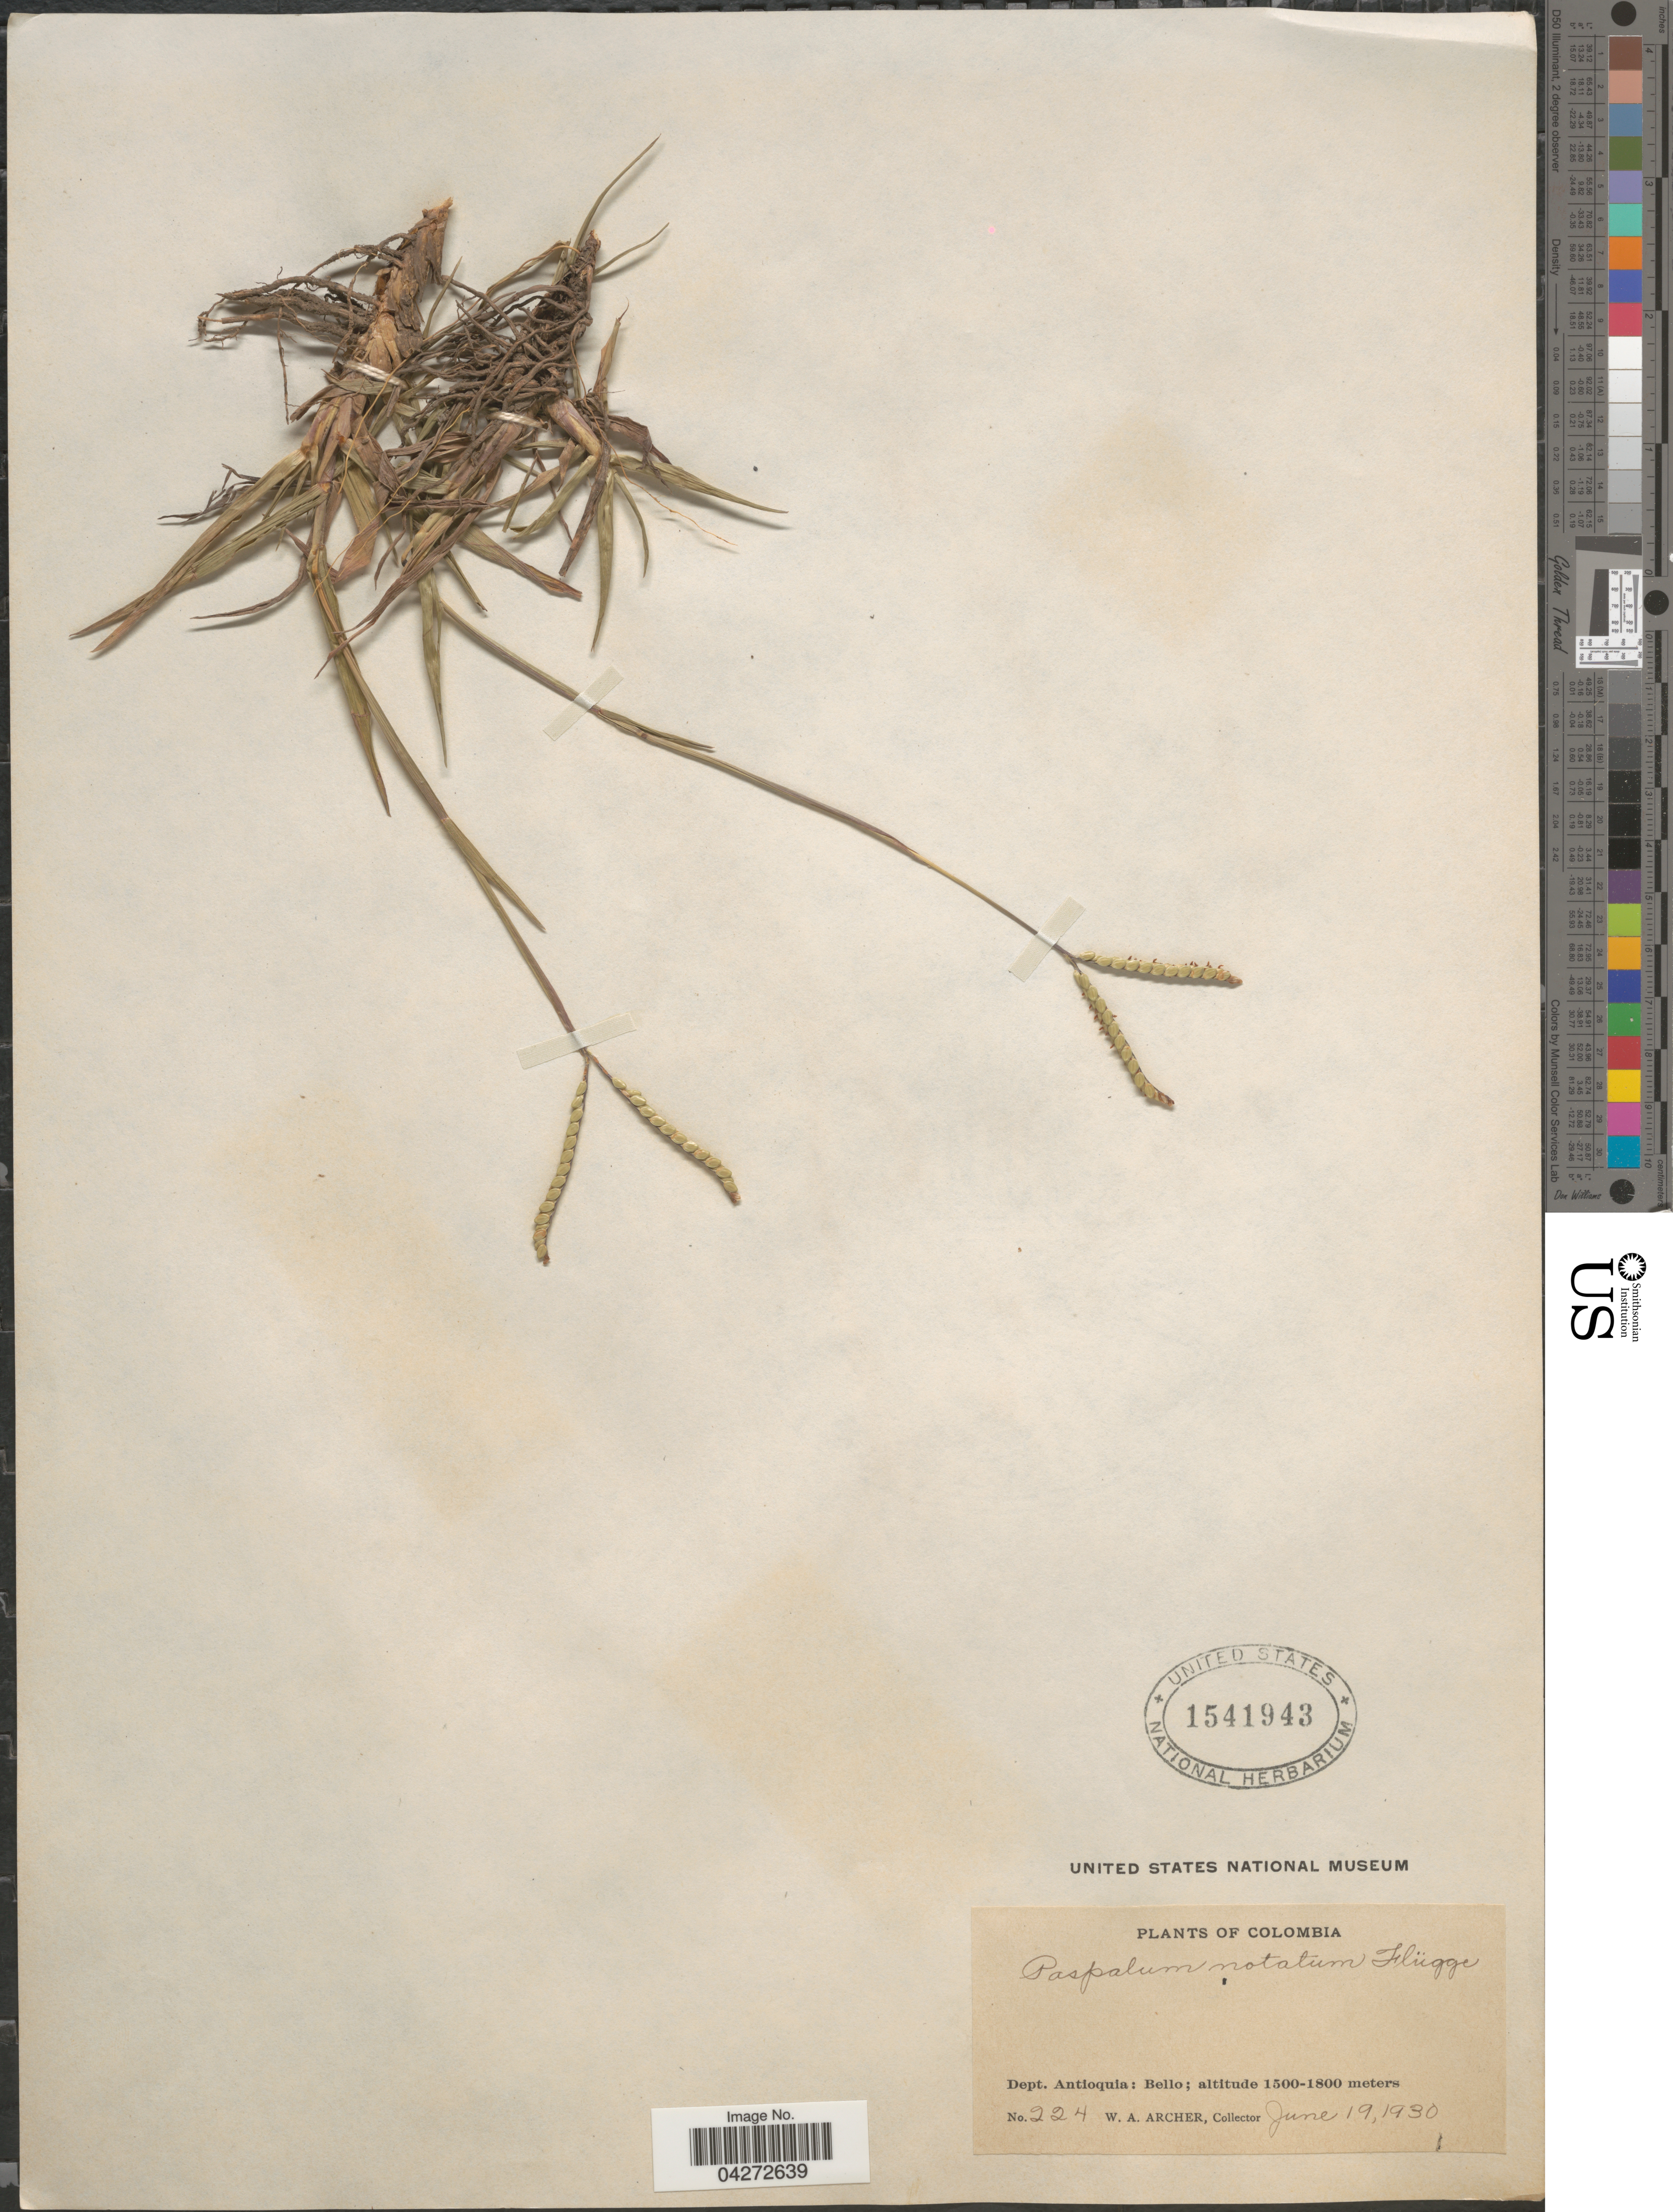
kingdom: Plantae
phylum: Tracheophyta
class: Liliopsida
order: Poales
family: Poaceae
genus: Paspalum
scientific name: Paspalum notatum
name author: Flüggé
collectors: W. Archer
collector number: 224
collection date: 1930-06-19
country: Colombia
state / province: Antioquia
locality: Dept. Antioquia: Bello.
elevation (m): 1500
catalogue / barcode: US 1541943